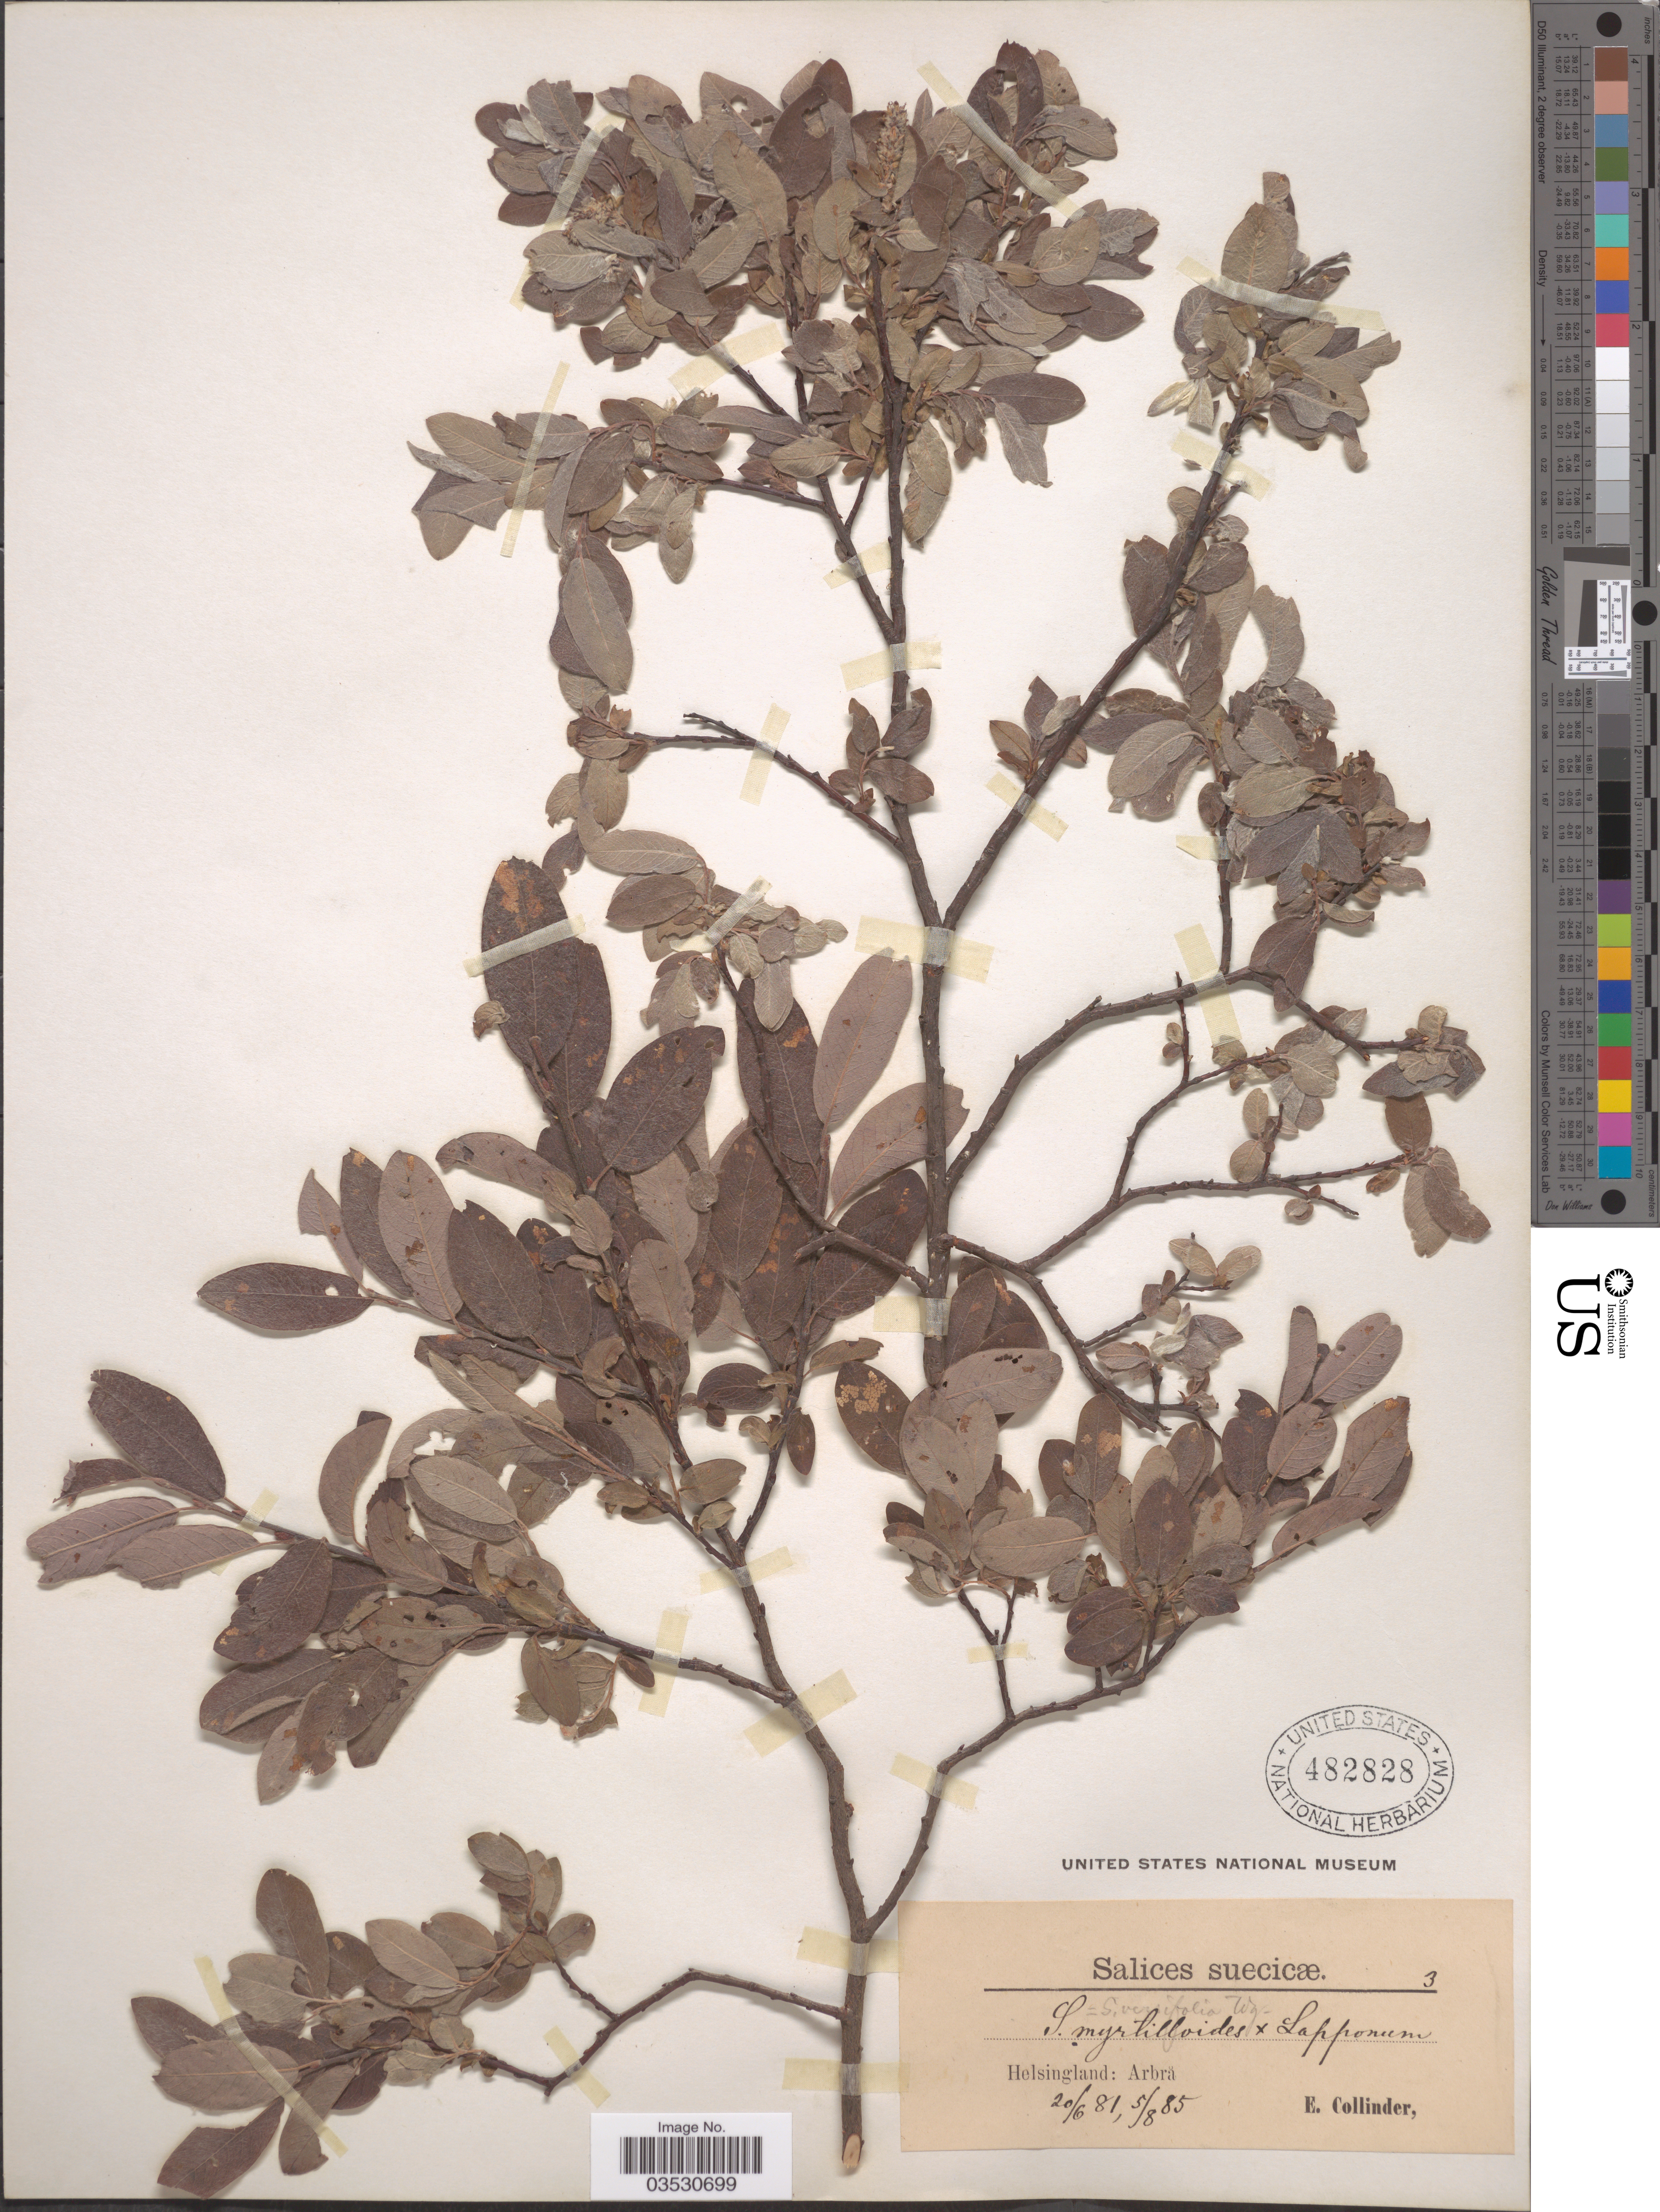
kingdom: Plantae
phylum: Tracheophyta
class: Magnoliopsida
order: Malpighiales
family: Salicaceae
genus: Salix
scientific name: Salix myrtilloides x S. lapponum L.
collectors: E. Collinder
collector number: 3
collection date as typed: Transcribed d/m/y: 20/6/81 to 5/8/85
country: Sweden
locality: Suecicæ. Helsingland: Arbrå.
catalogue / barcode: US 482828